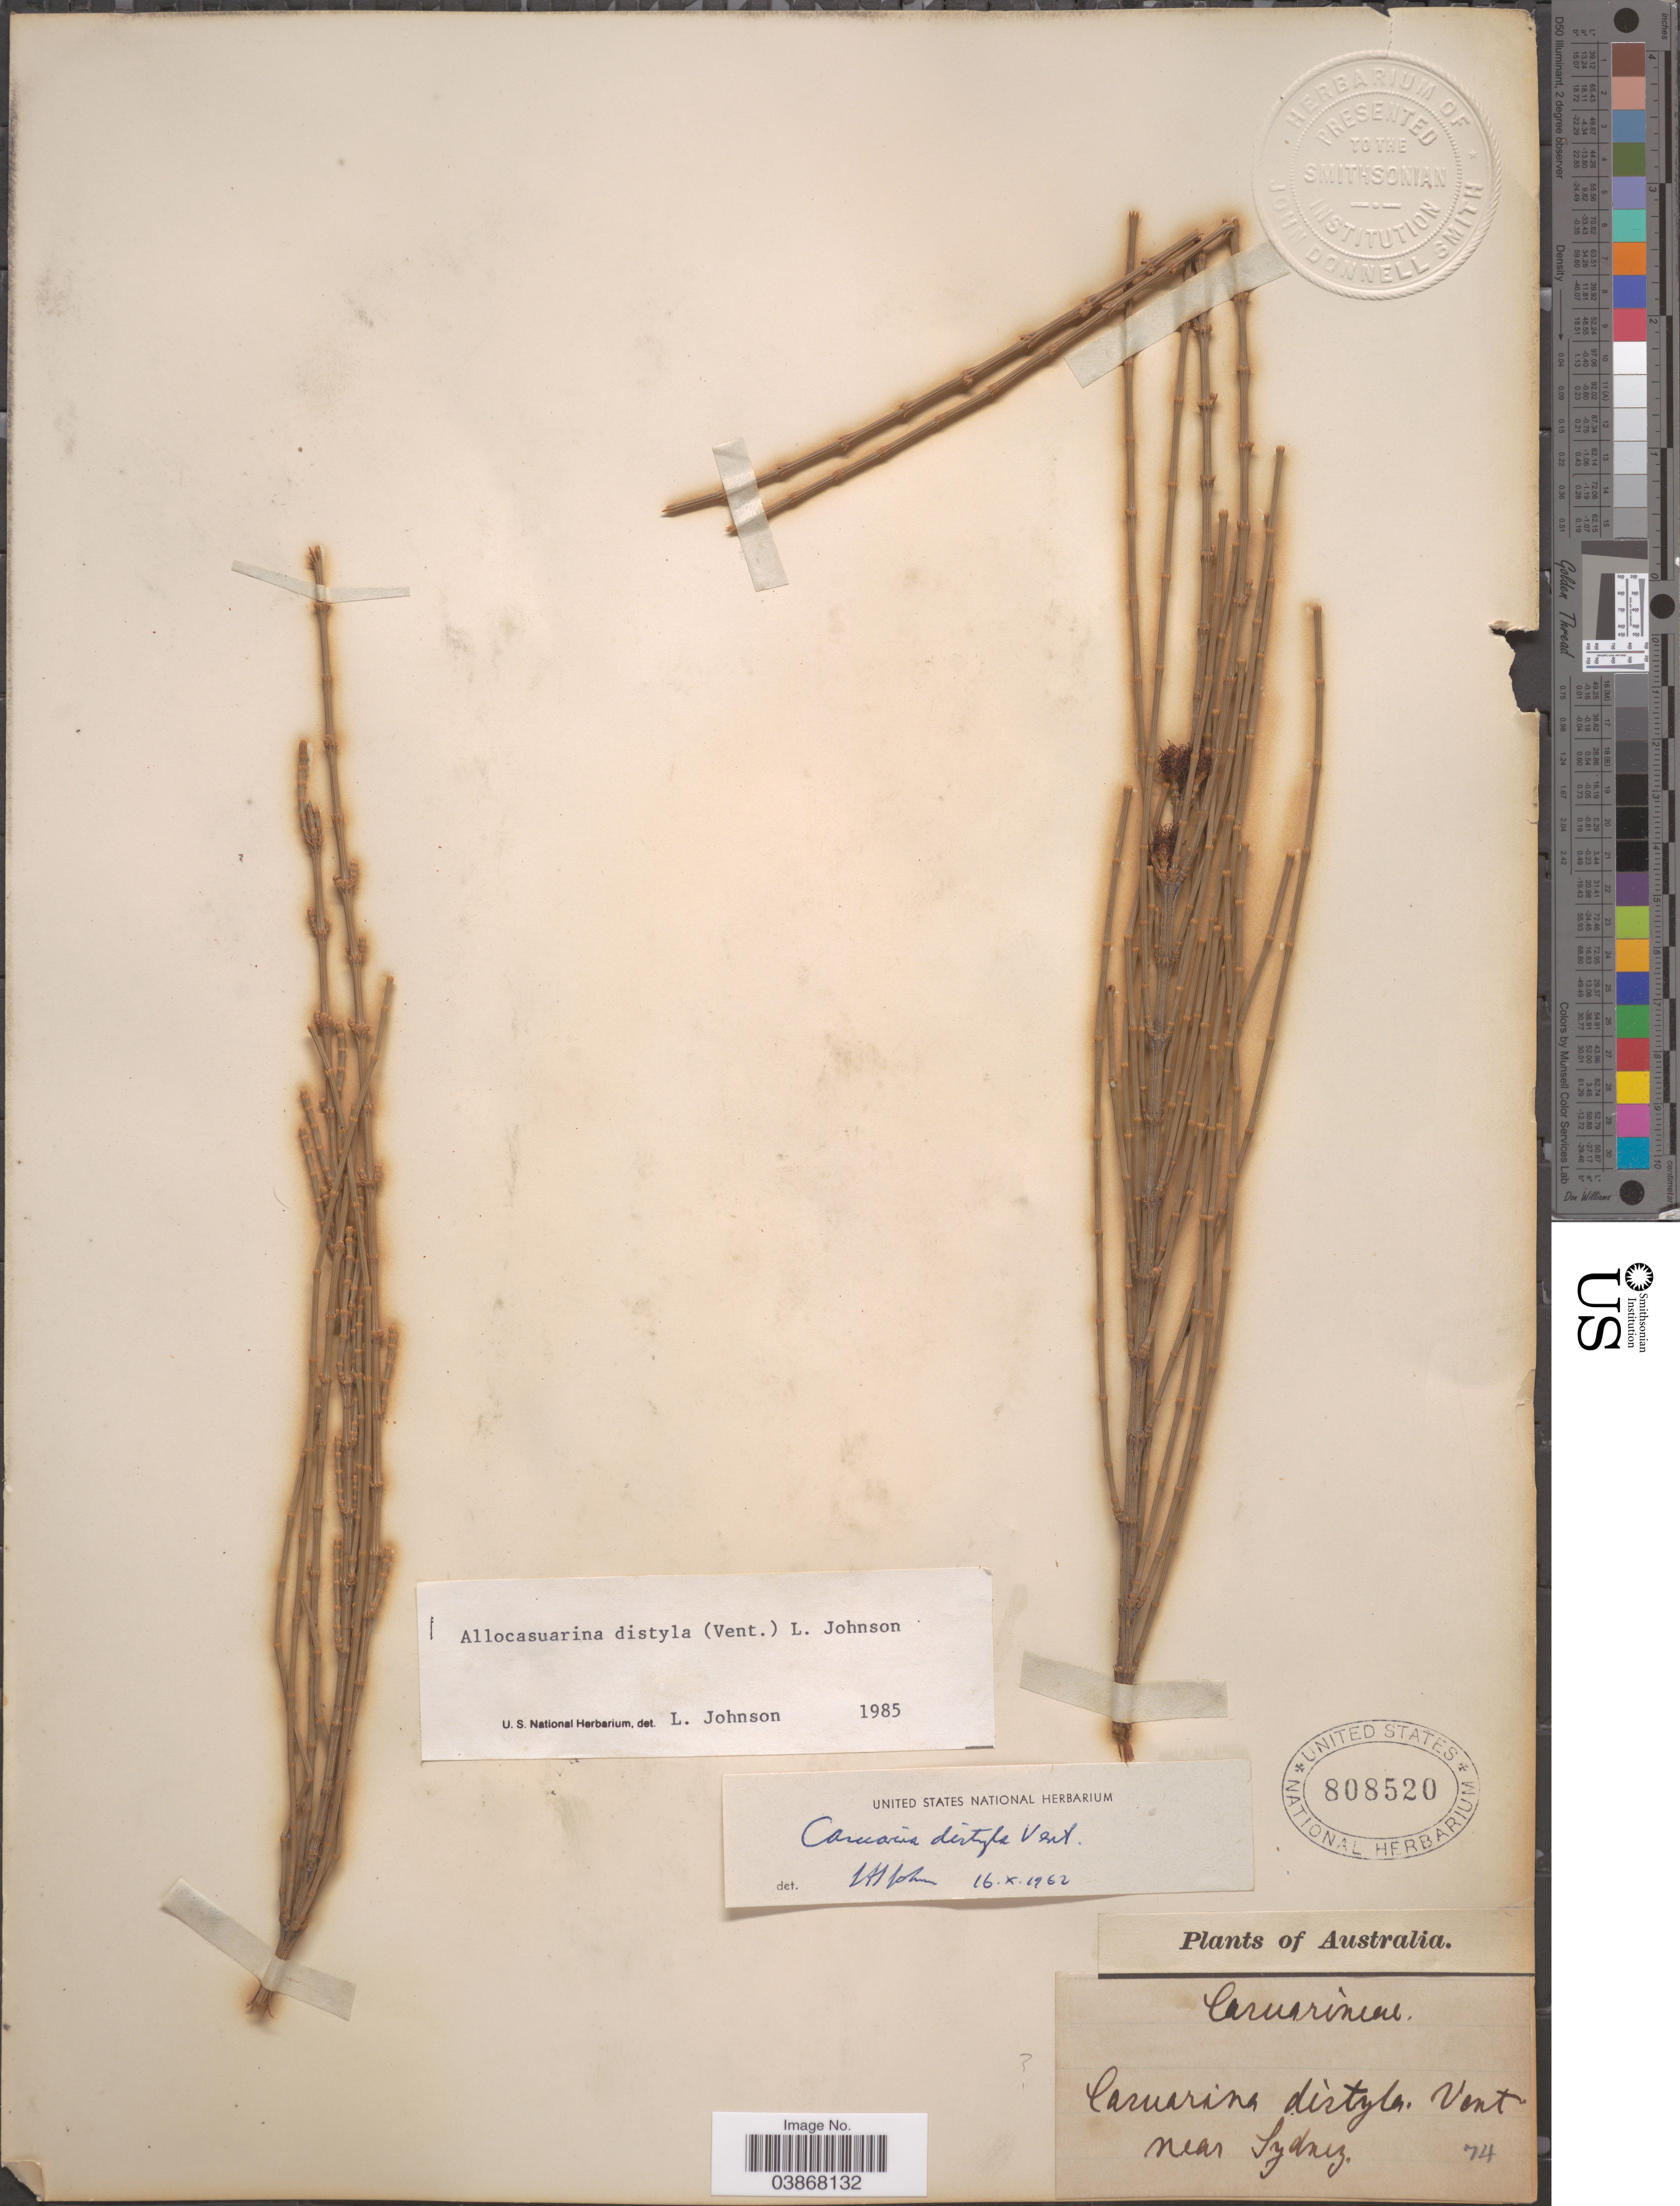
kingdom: Plantae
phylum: Tracheophyta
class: Magnoliopsida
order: Fagales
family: Casuarinaceae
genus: Allocasuarina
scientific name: Allocasuarina distyla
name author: (Vent.) L.A.S. Johnson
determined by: Johnson, L. A. S.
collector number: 74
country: Australia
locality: Near Sydney.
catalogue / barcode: US 808520